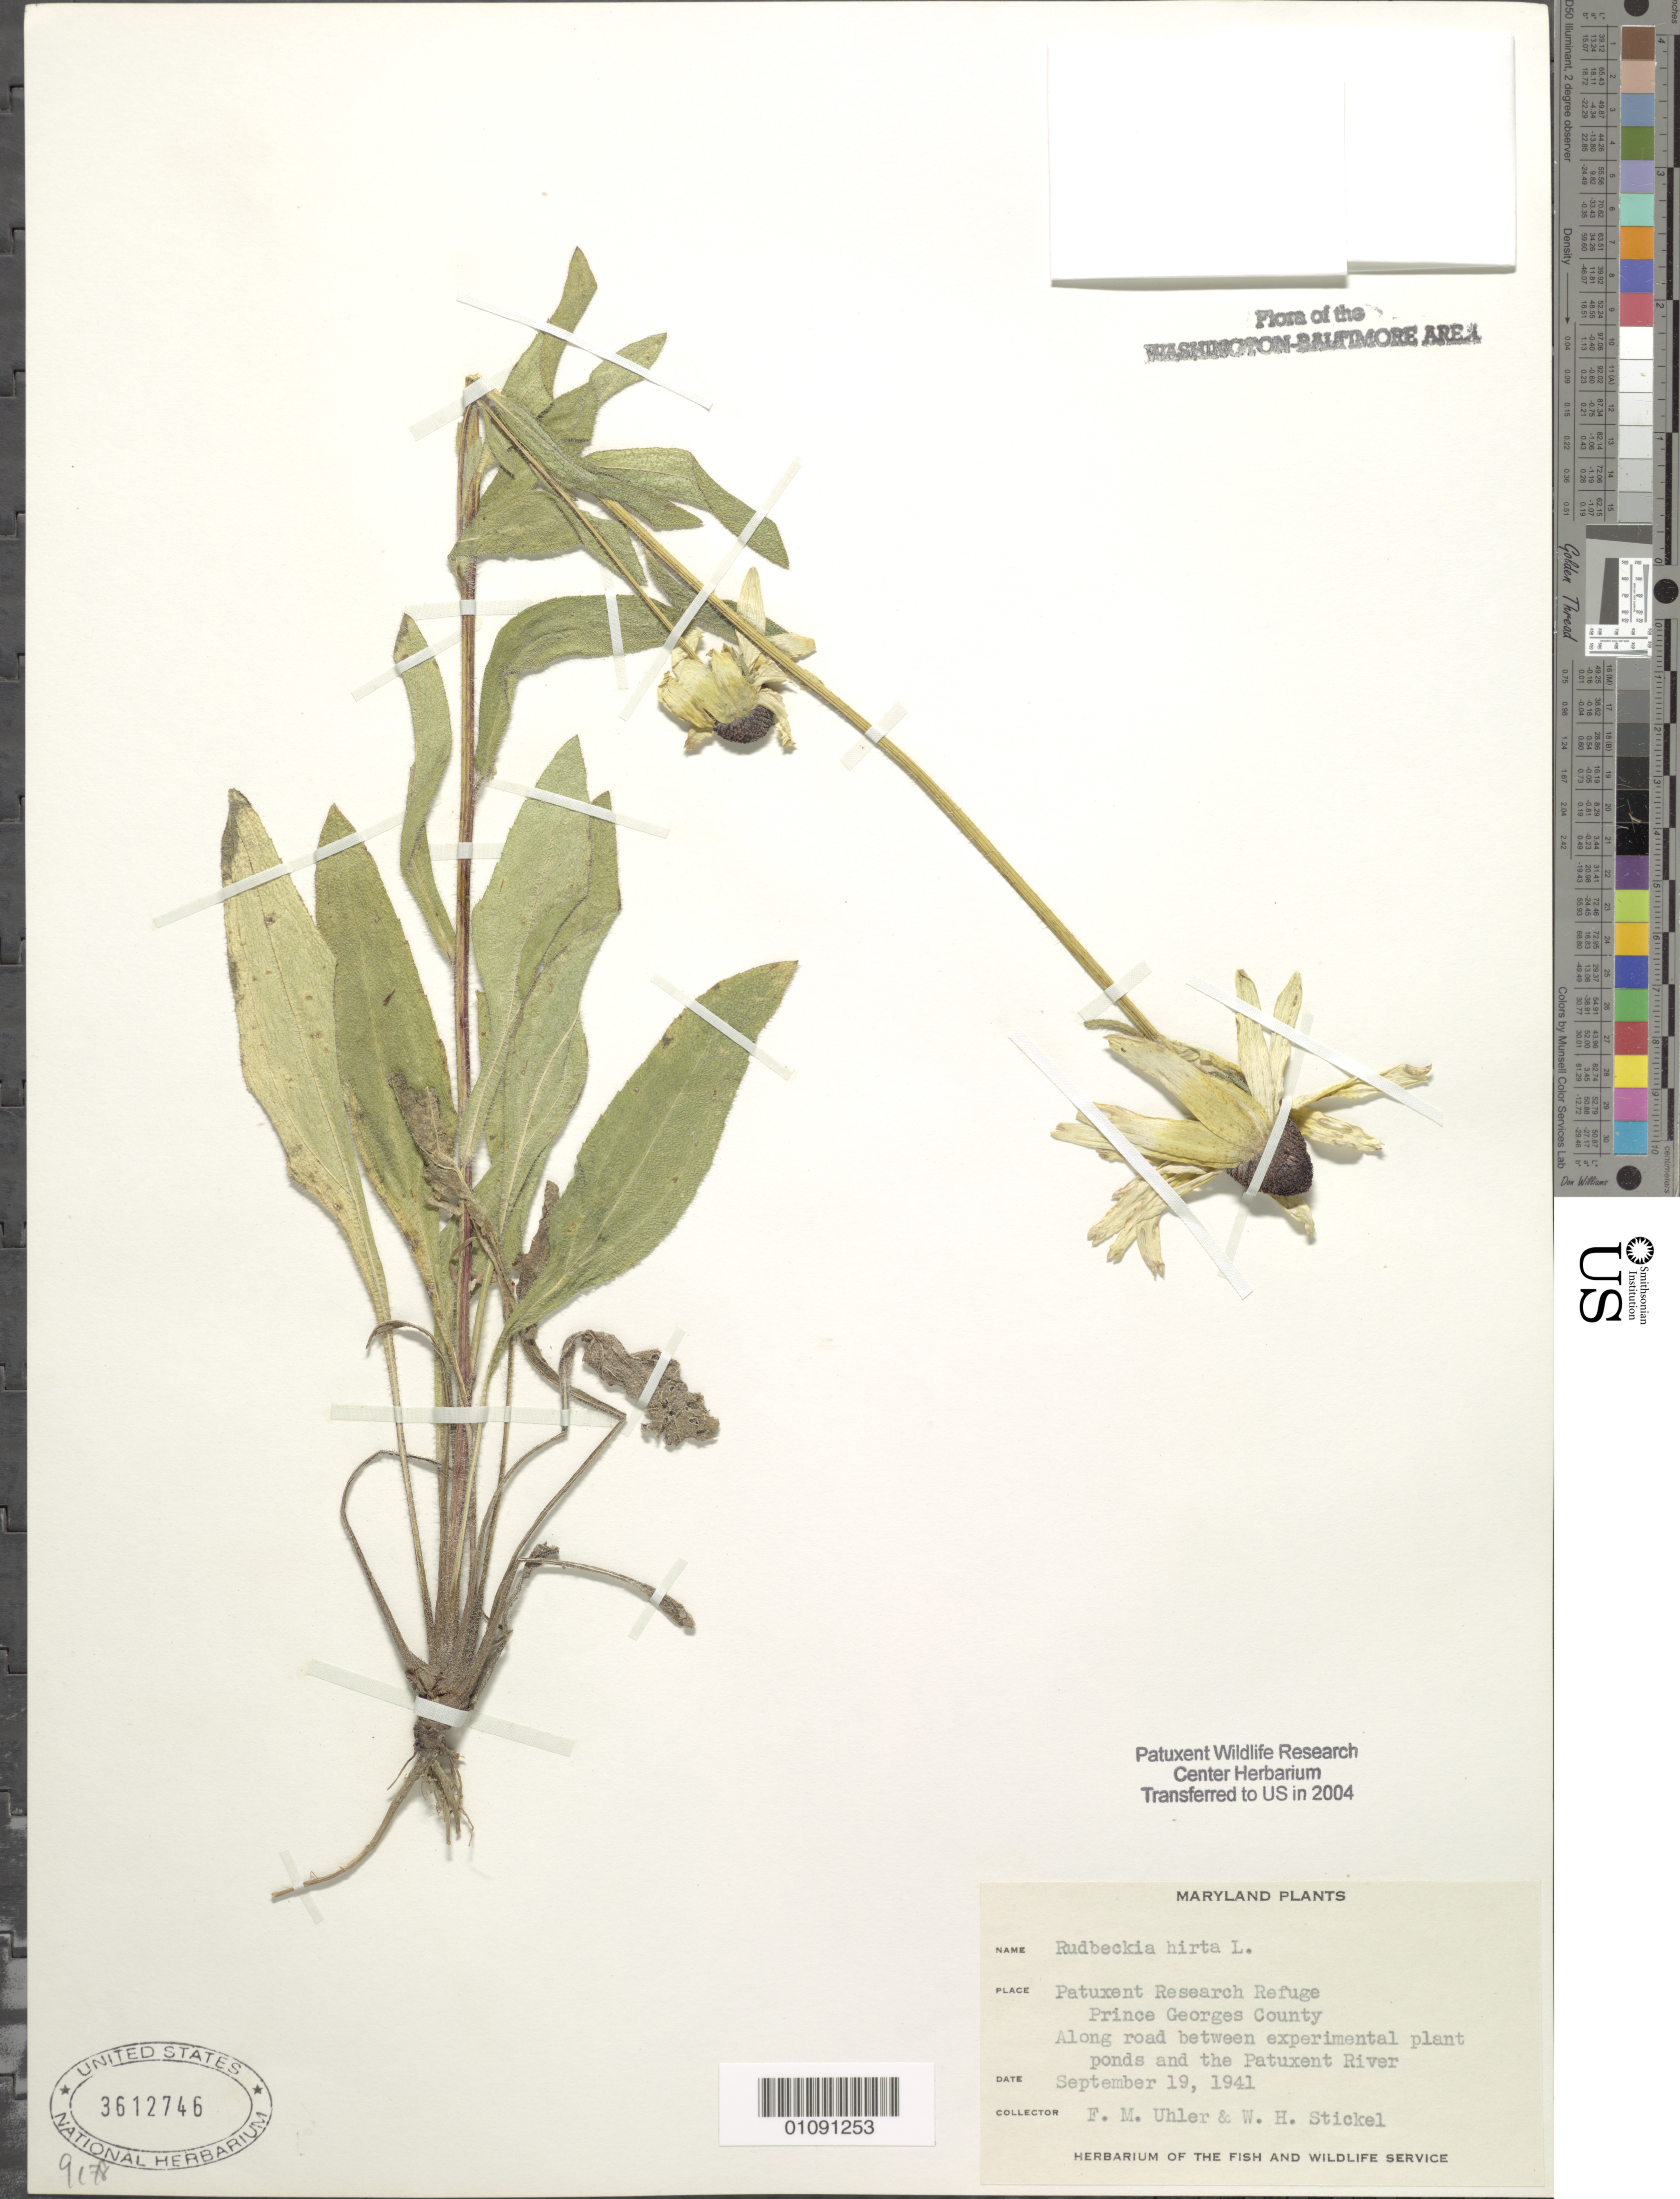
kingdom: Plantae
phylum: Tracheophyta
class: Magnoliopsida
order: Asterales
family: Asteraceae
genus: Rudbeckia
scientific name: Rudbeckia hirta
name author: L.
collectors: F. M. Uhler & W. Stickel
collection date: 1941-09-19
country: United States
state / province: Maryland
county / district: Prince George's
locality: Patuxent Wildlife Refuge. Between experimental pond plants and Patuxent River.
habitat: Along road.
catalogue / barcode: US 3612746